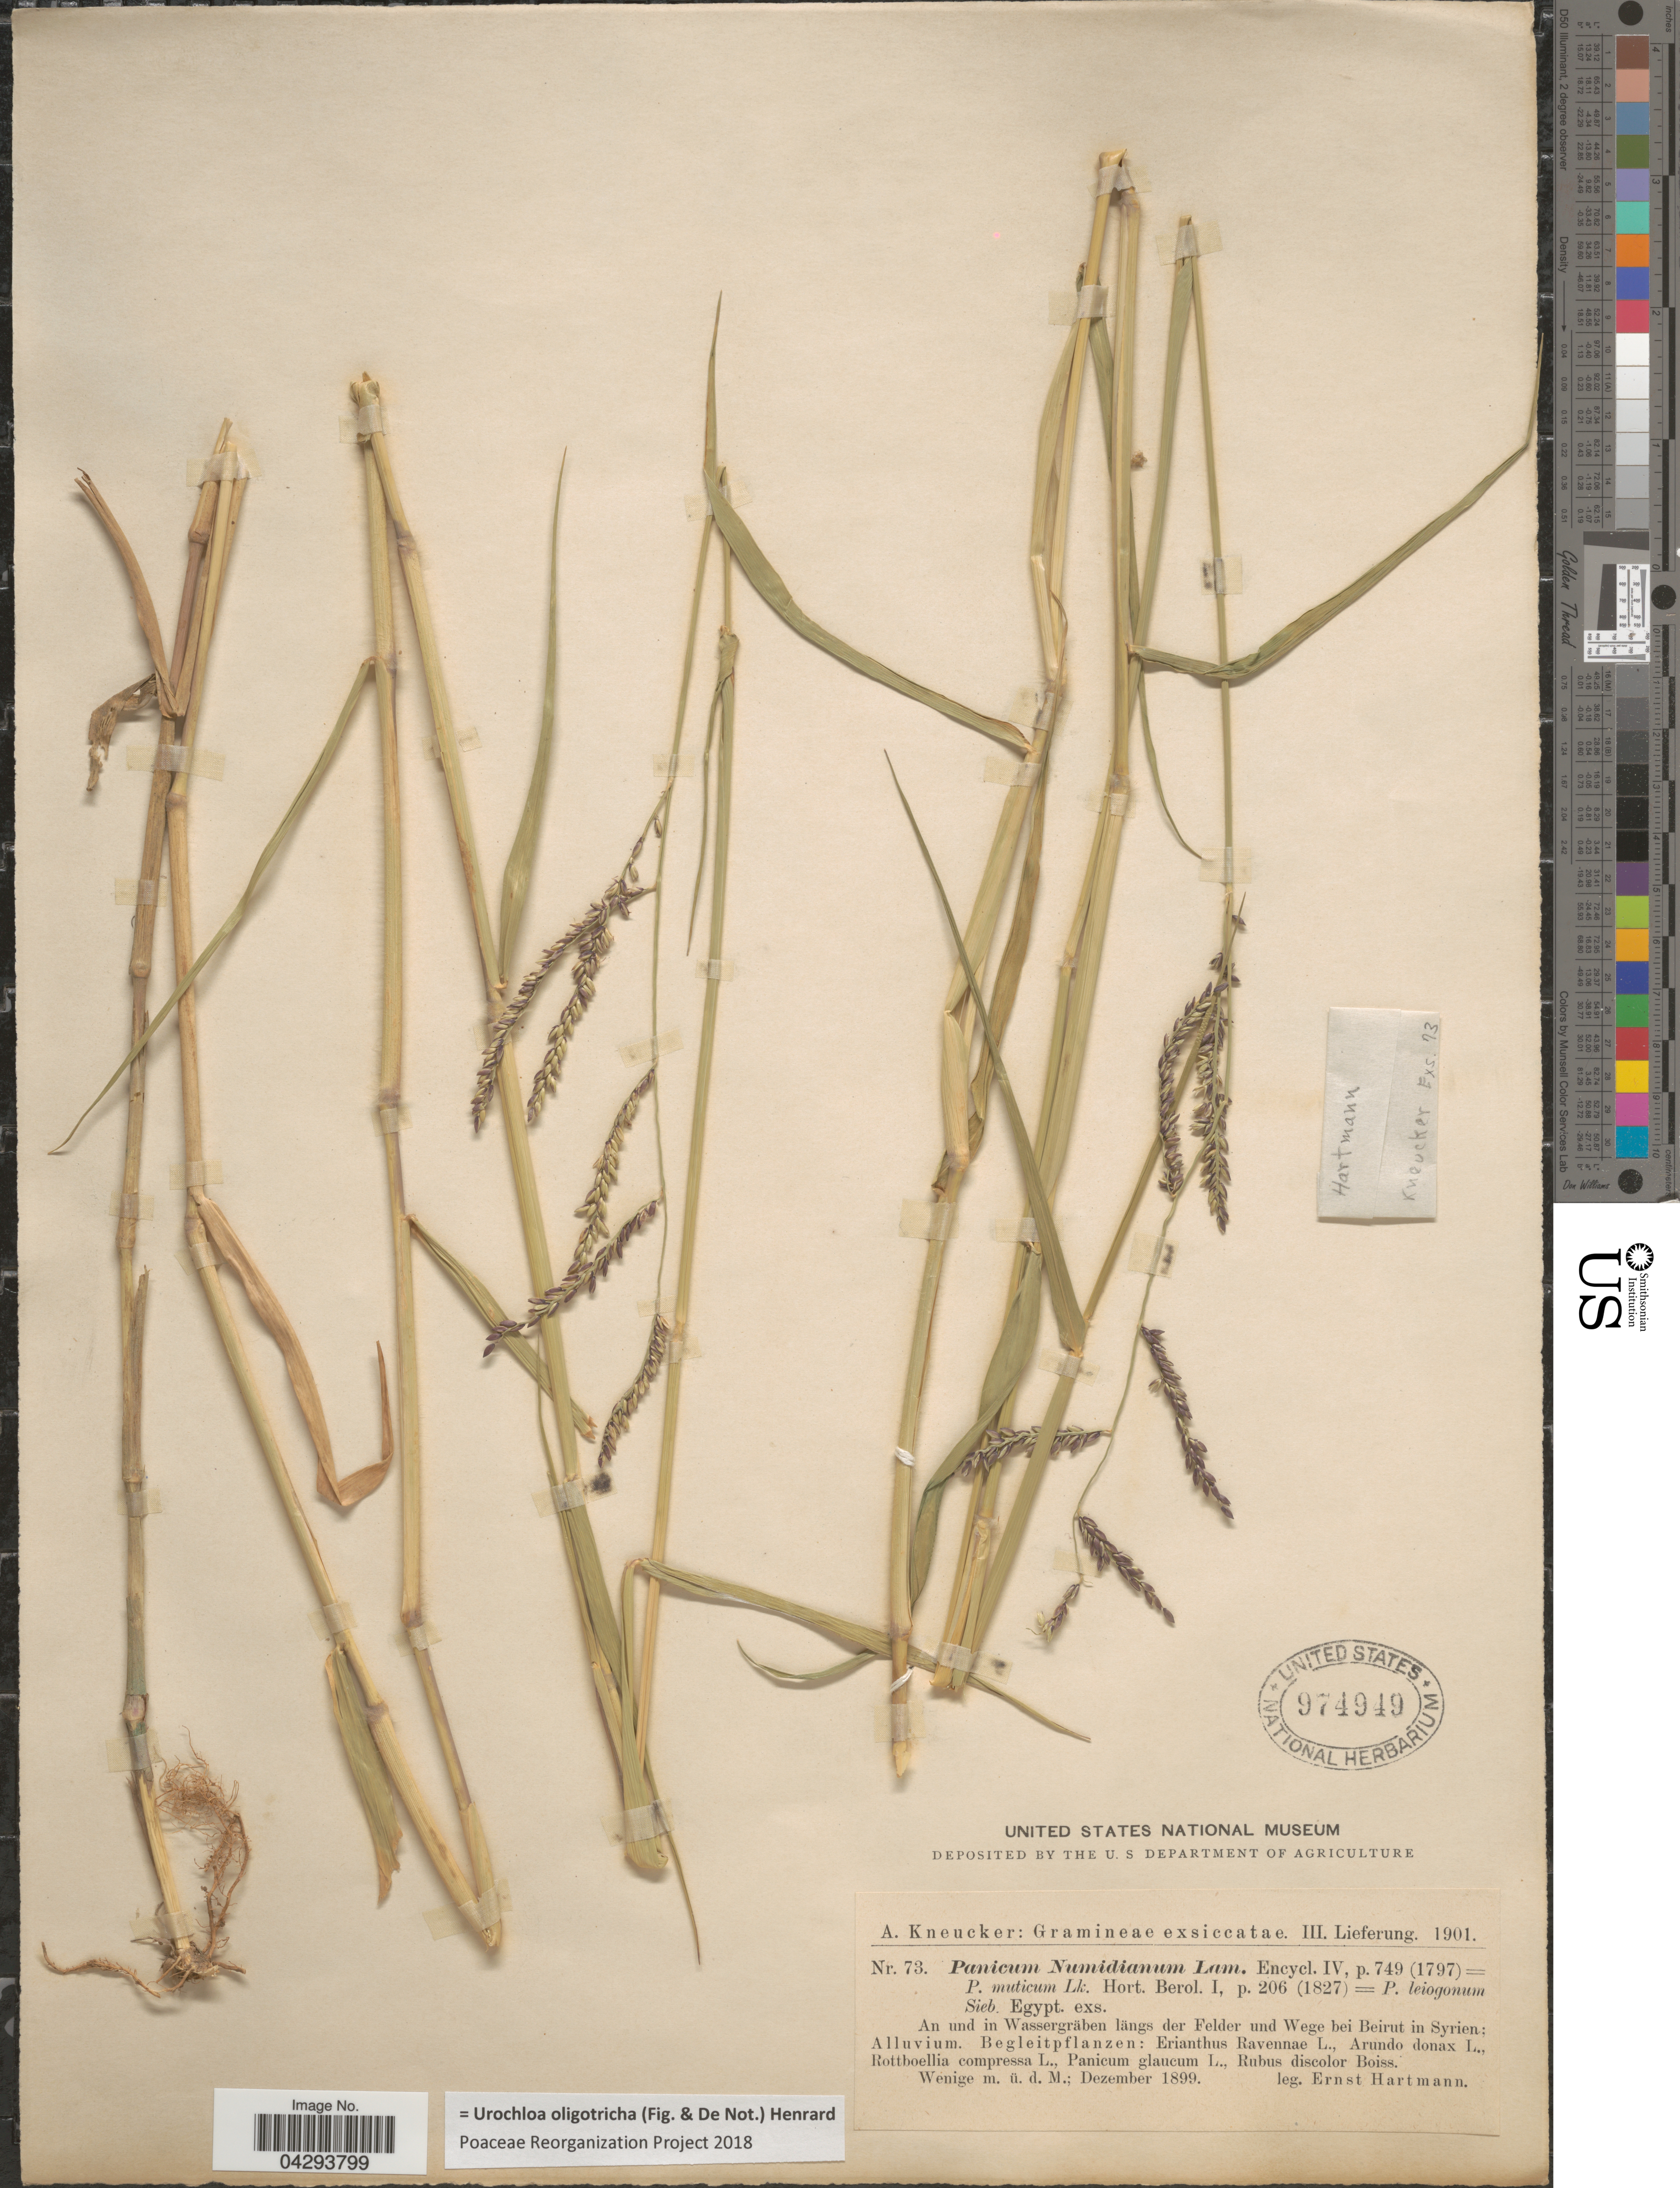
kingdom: Plantae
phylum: Tracheophyta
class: Liliopsida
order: Poales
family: Poaceae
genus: Urochloa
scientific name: Urochloa oligotricha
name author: (Fig. & De Not.) Henr.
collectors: E. Hartmann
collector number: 73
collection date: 1899-12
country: Lebanon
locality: An und in Wassengräben längs der Felder und Wege bei Beirut in Syrien.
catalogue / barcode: US 974949